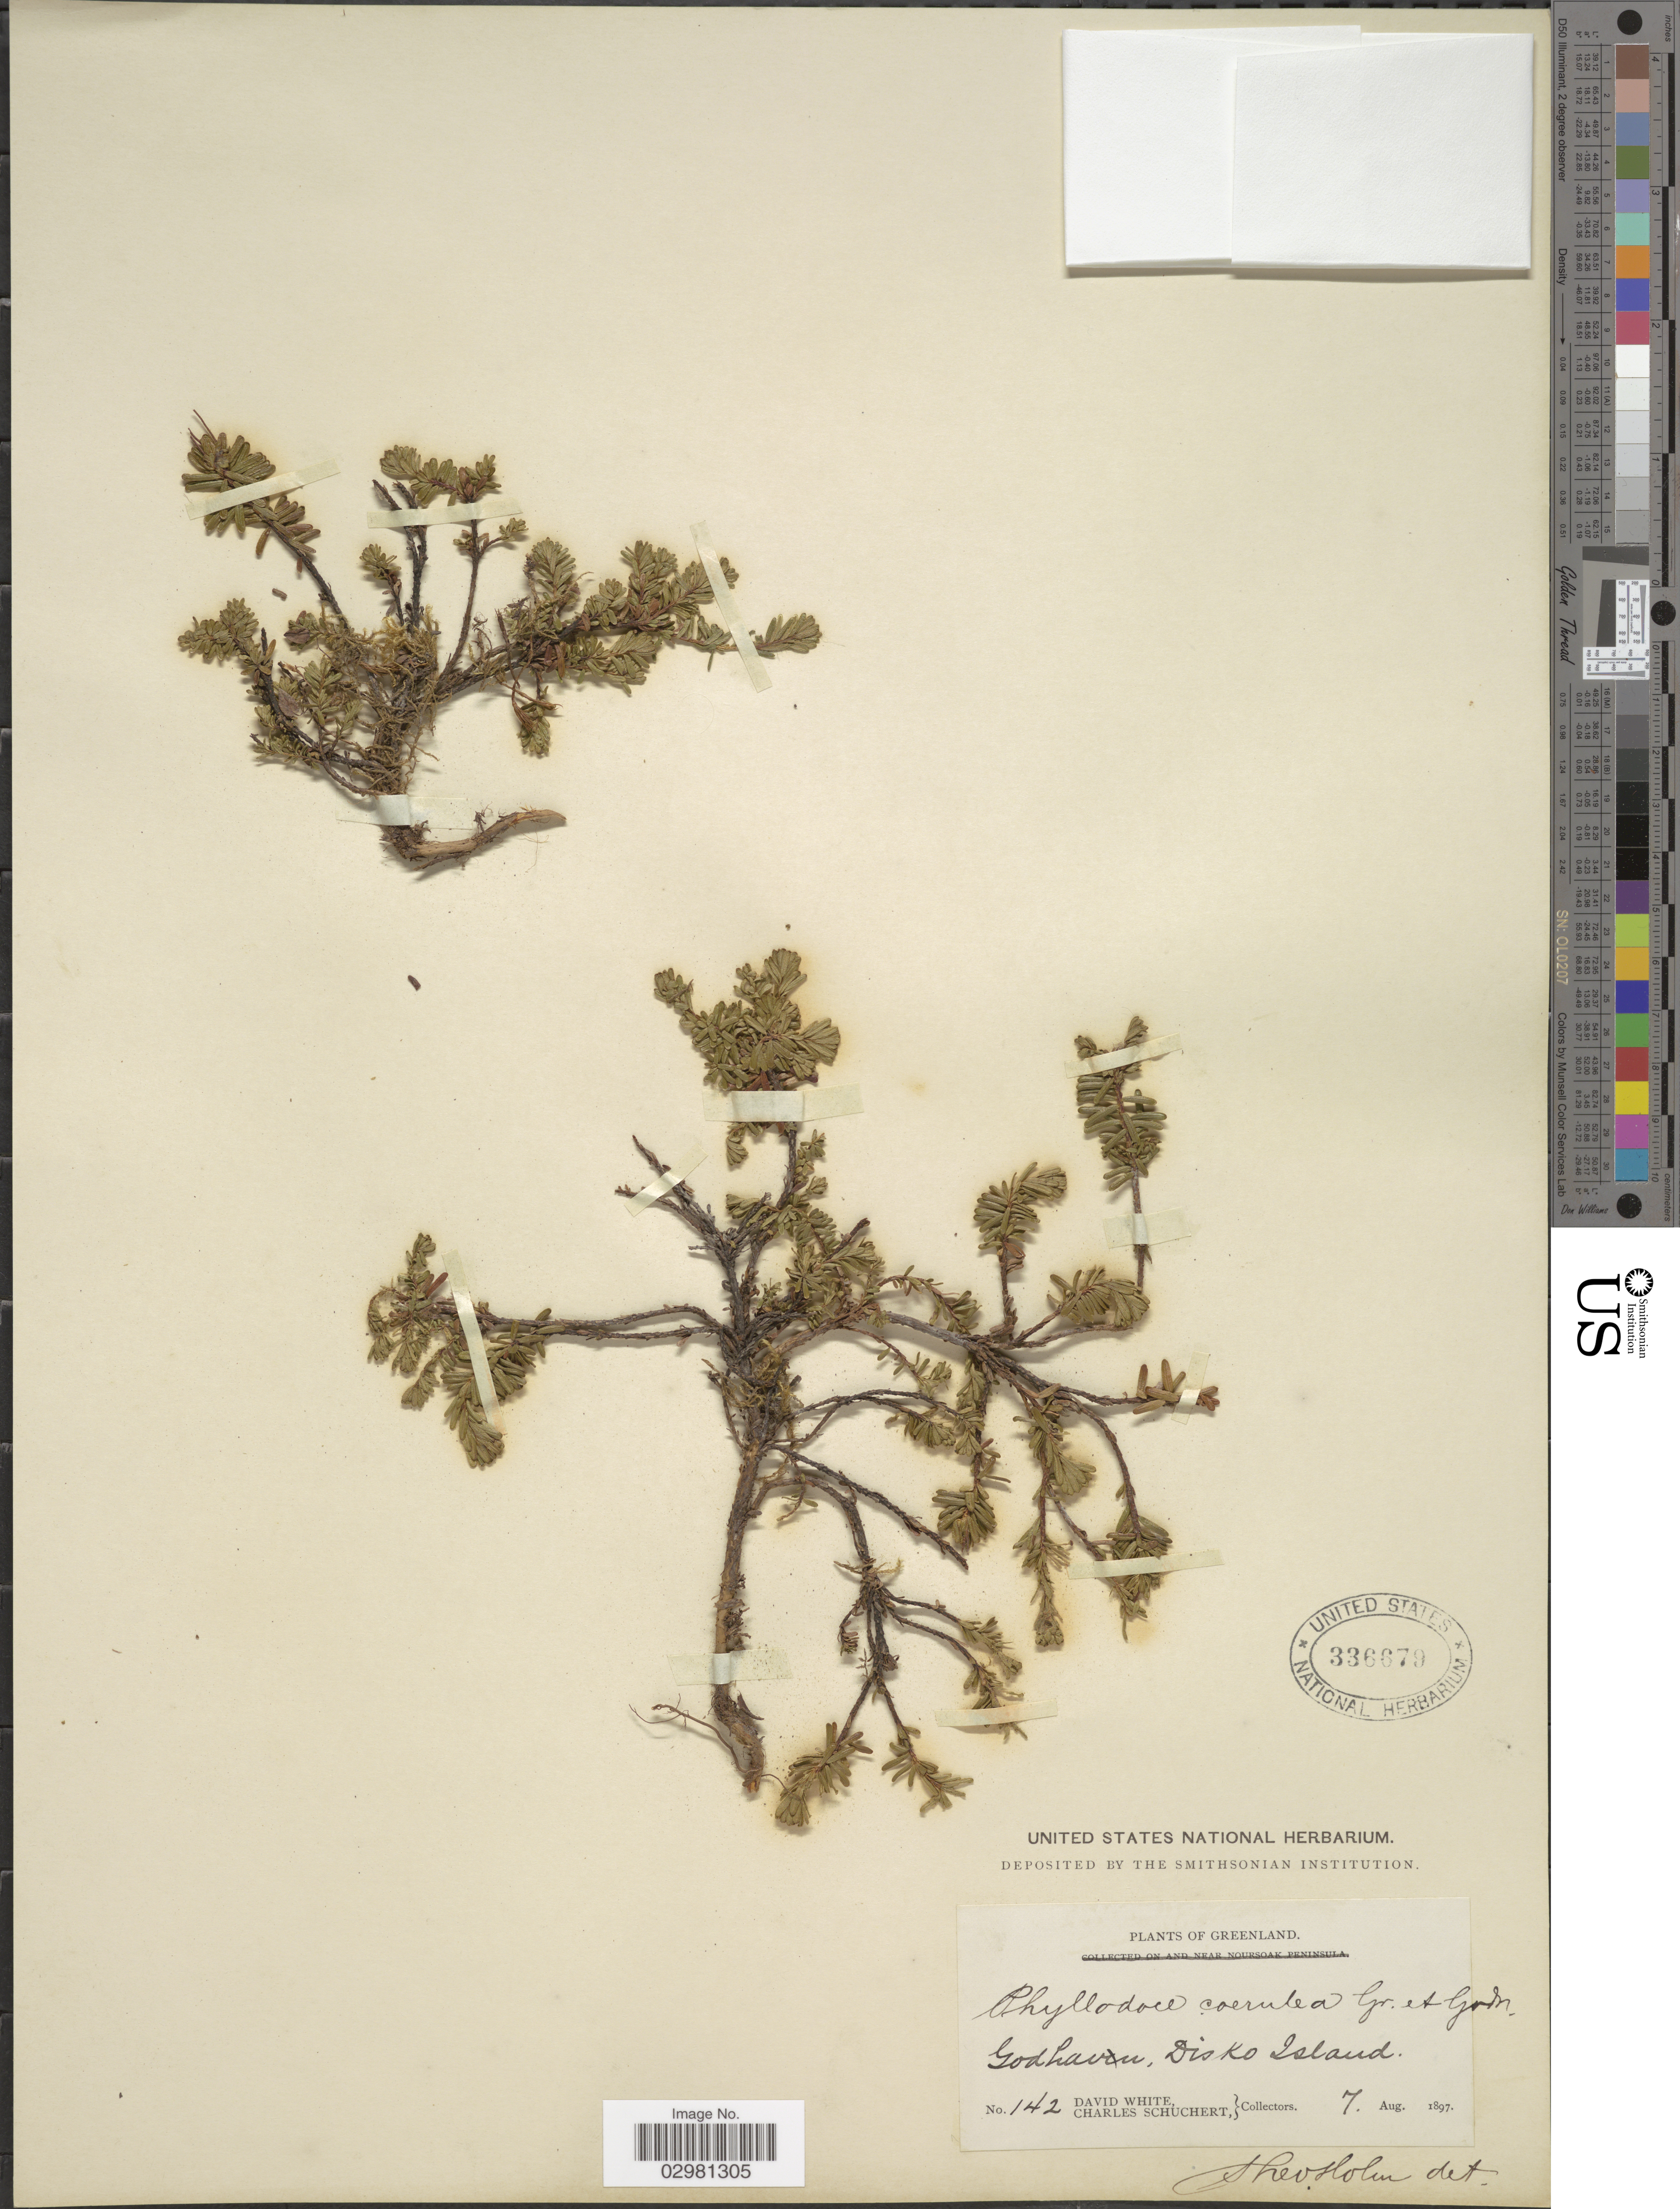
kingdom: Plantae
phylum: Tracheophyta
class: Magnoliopsida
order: Ericales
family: Ericaceae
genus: Phyllodoce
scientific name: Phyllodoce caerulea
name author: (L.) Bab.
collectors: D. White & C. Schuchert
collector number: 142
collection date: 1897-08-07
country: Greenland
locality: Godhave, Disko Island.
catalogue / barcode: US 336679